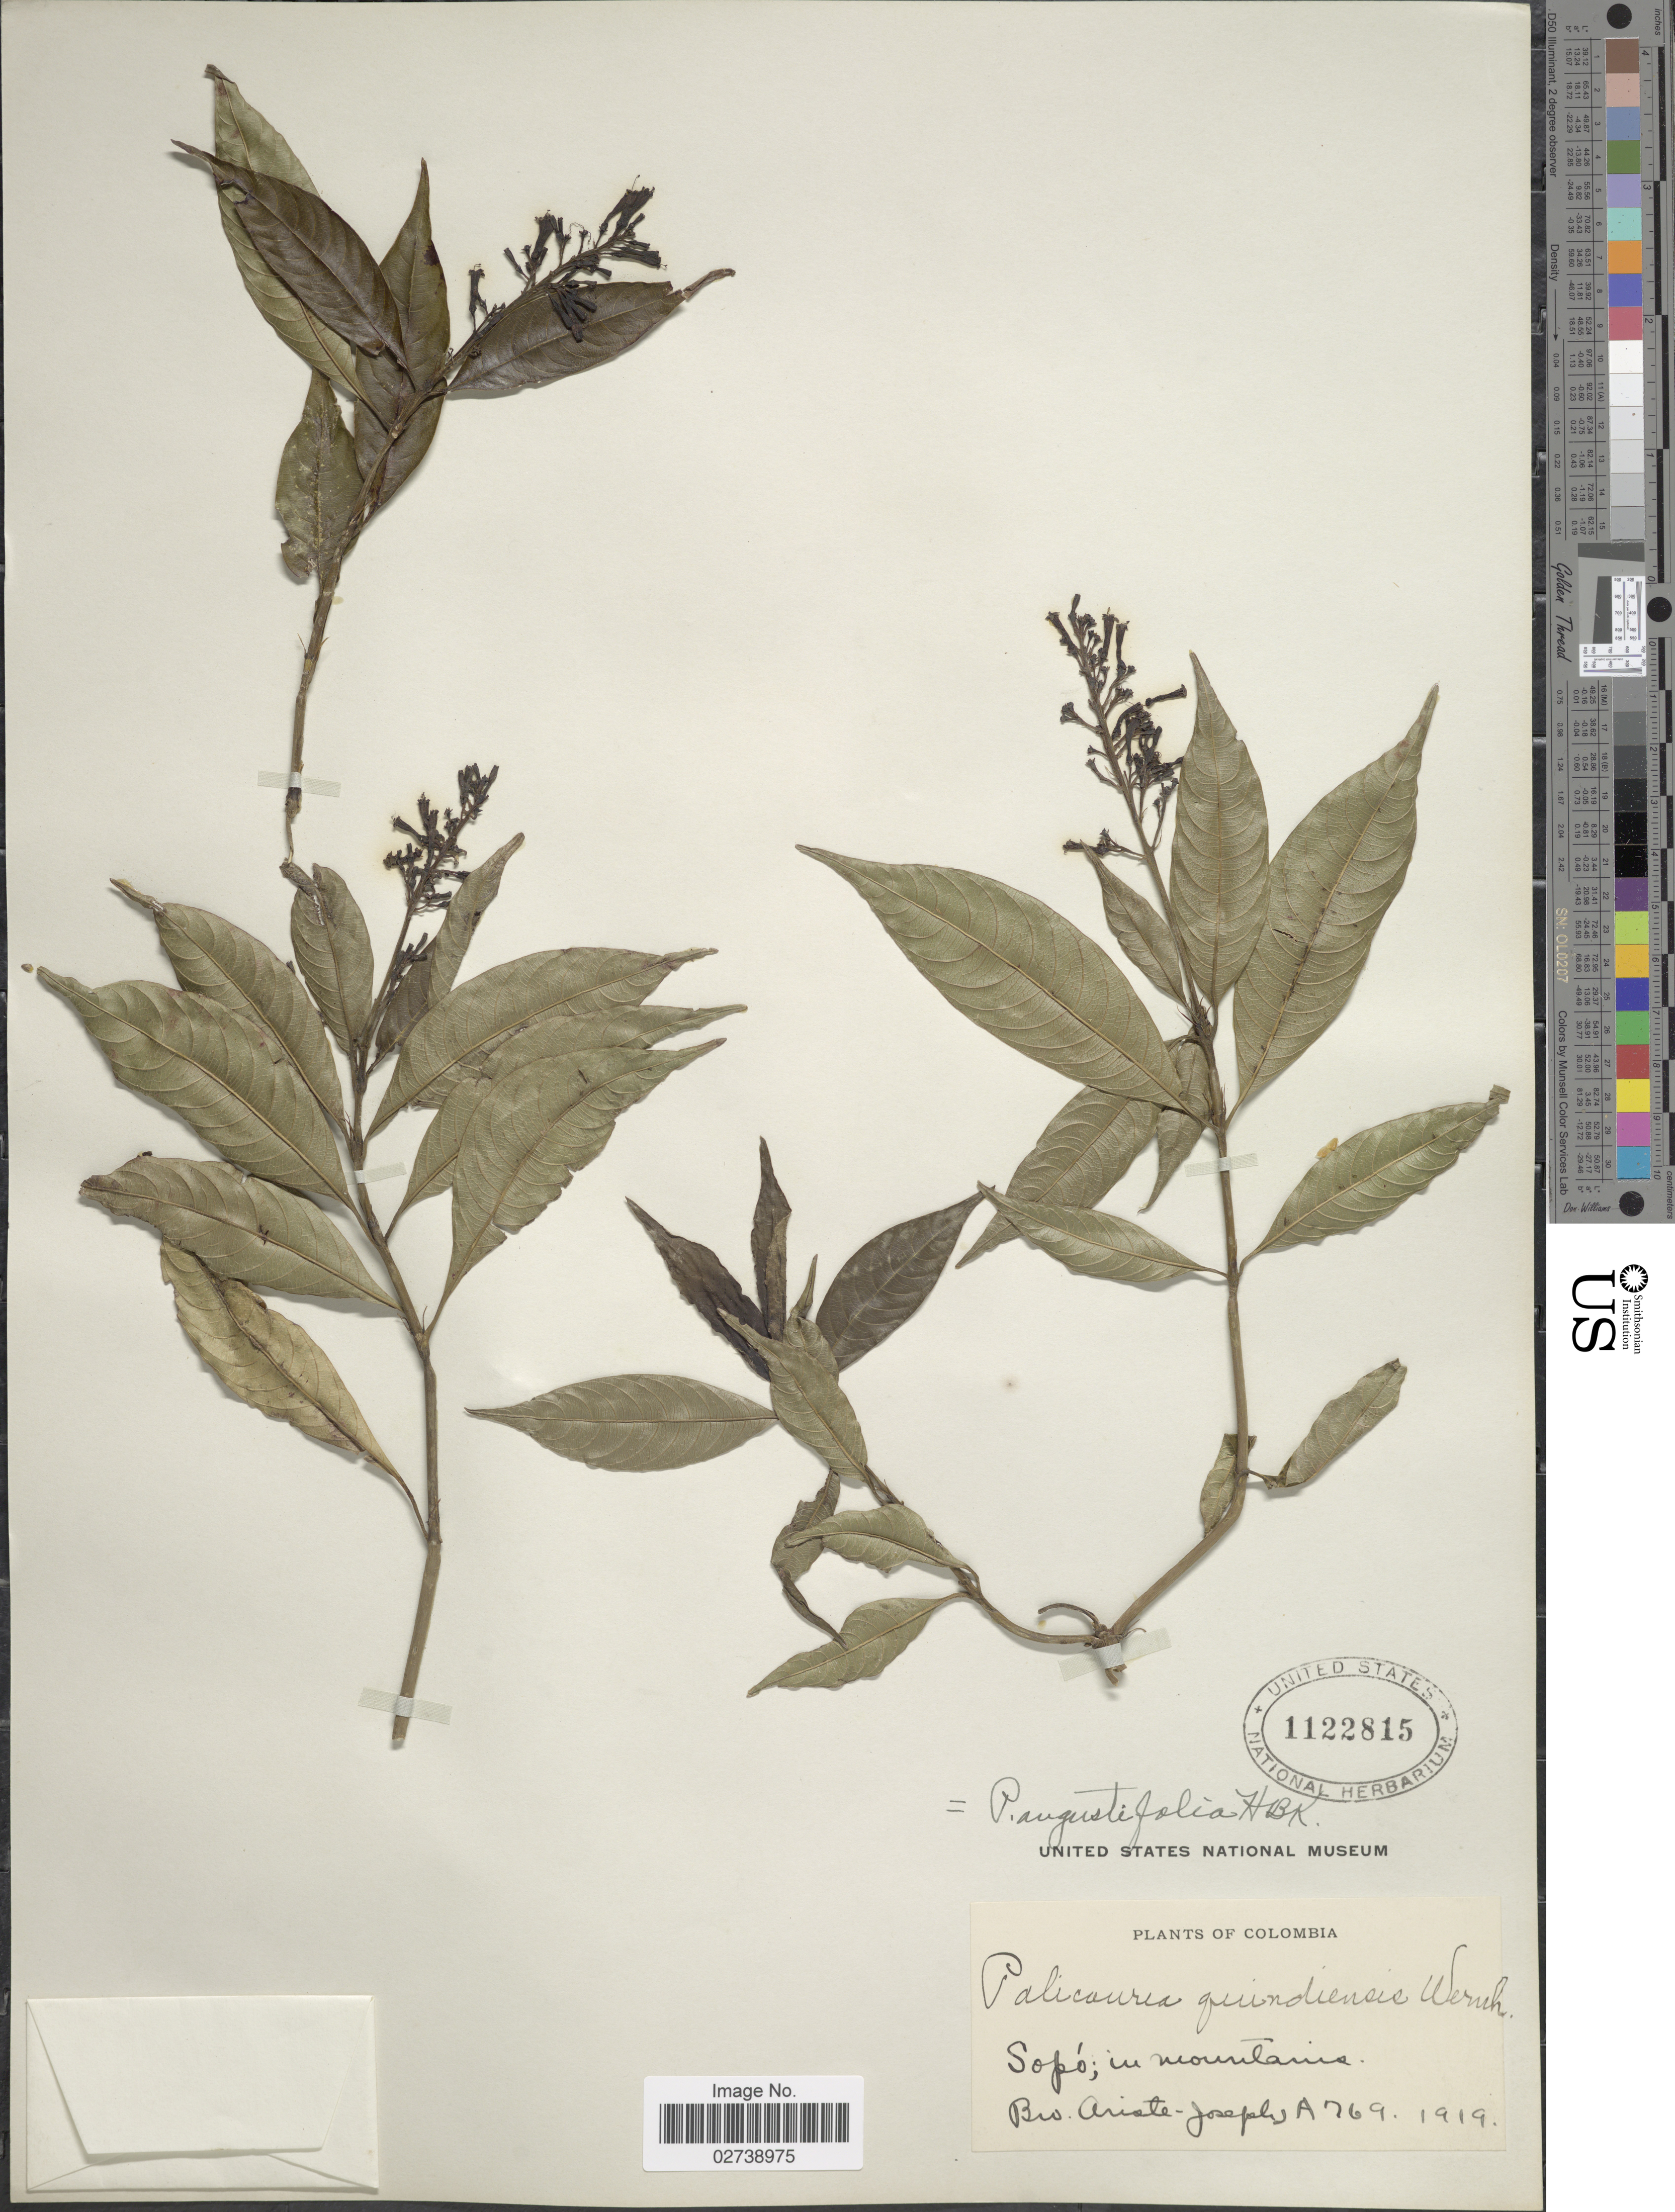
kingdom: Plantae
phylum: Tracheophyta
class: Magnoliopsida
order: Gentianales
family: Rubiaceae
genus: Palicourea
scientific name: Palicourea angustifolia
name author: Kunth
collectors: Bro. Ariste-Joseph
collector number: A769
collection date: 1919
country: Colombia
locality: Sopo; in mountains.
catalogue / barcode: US 1122815